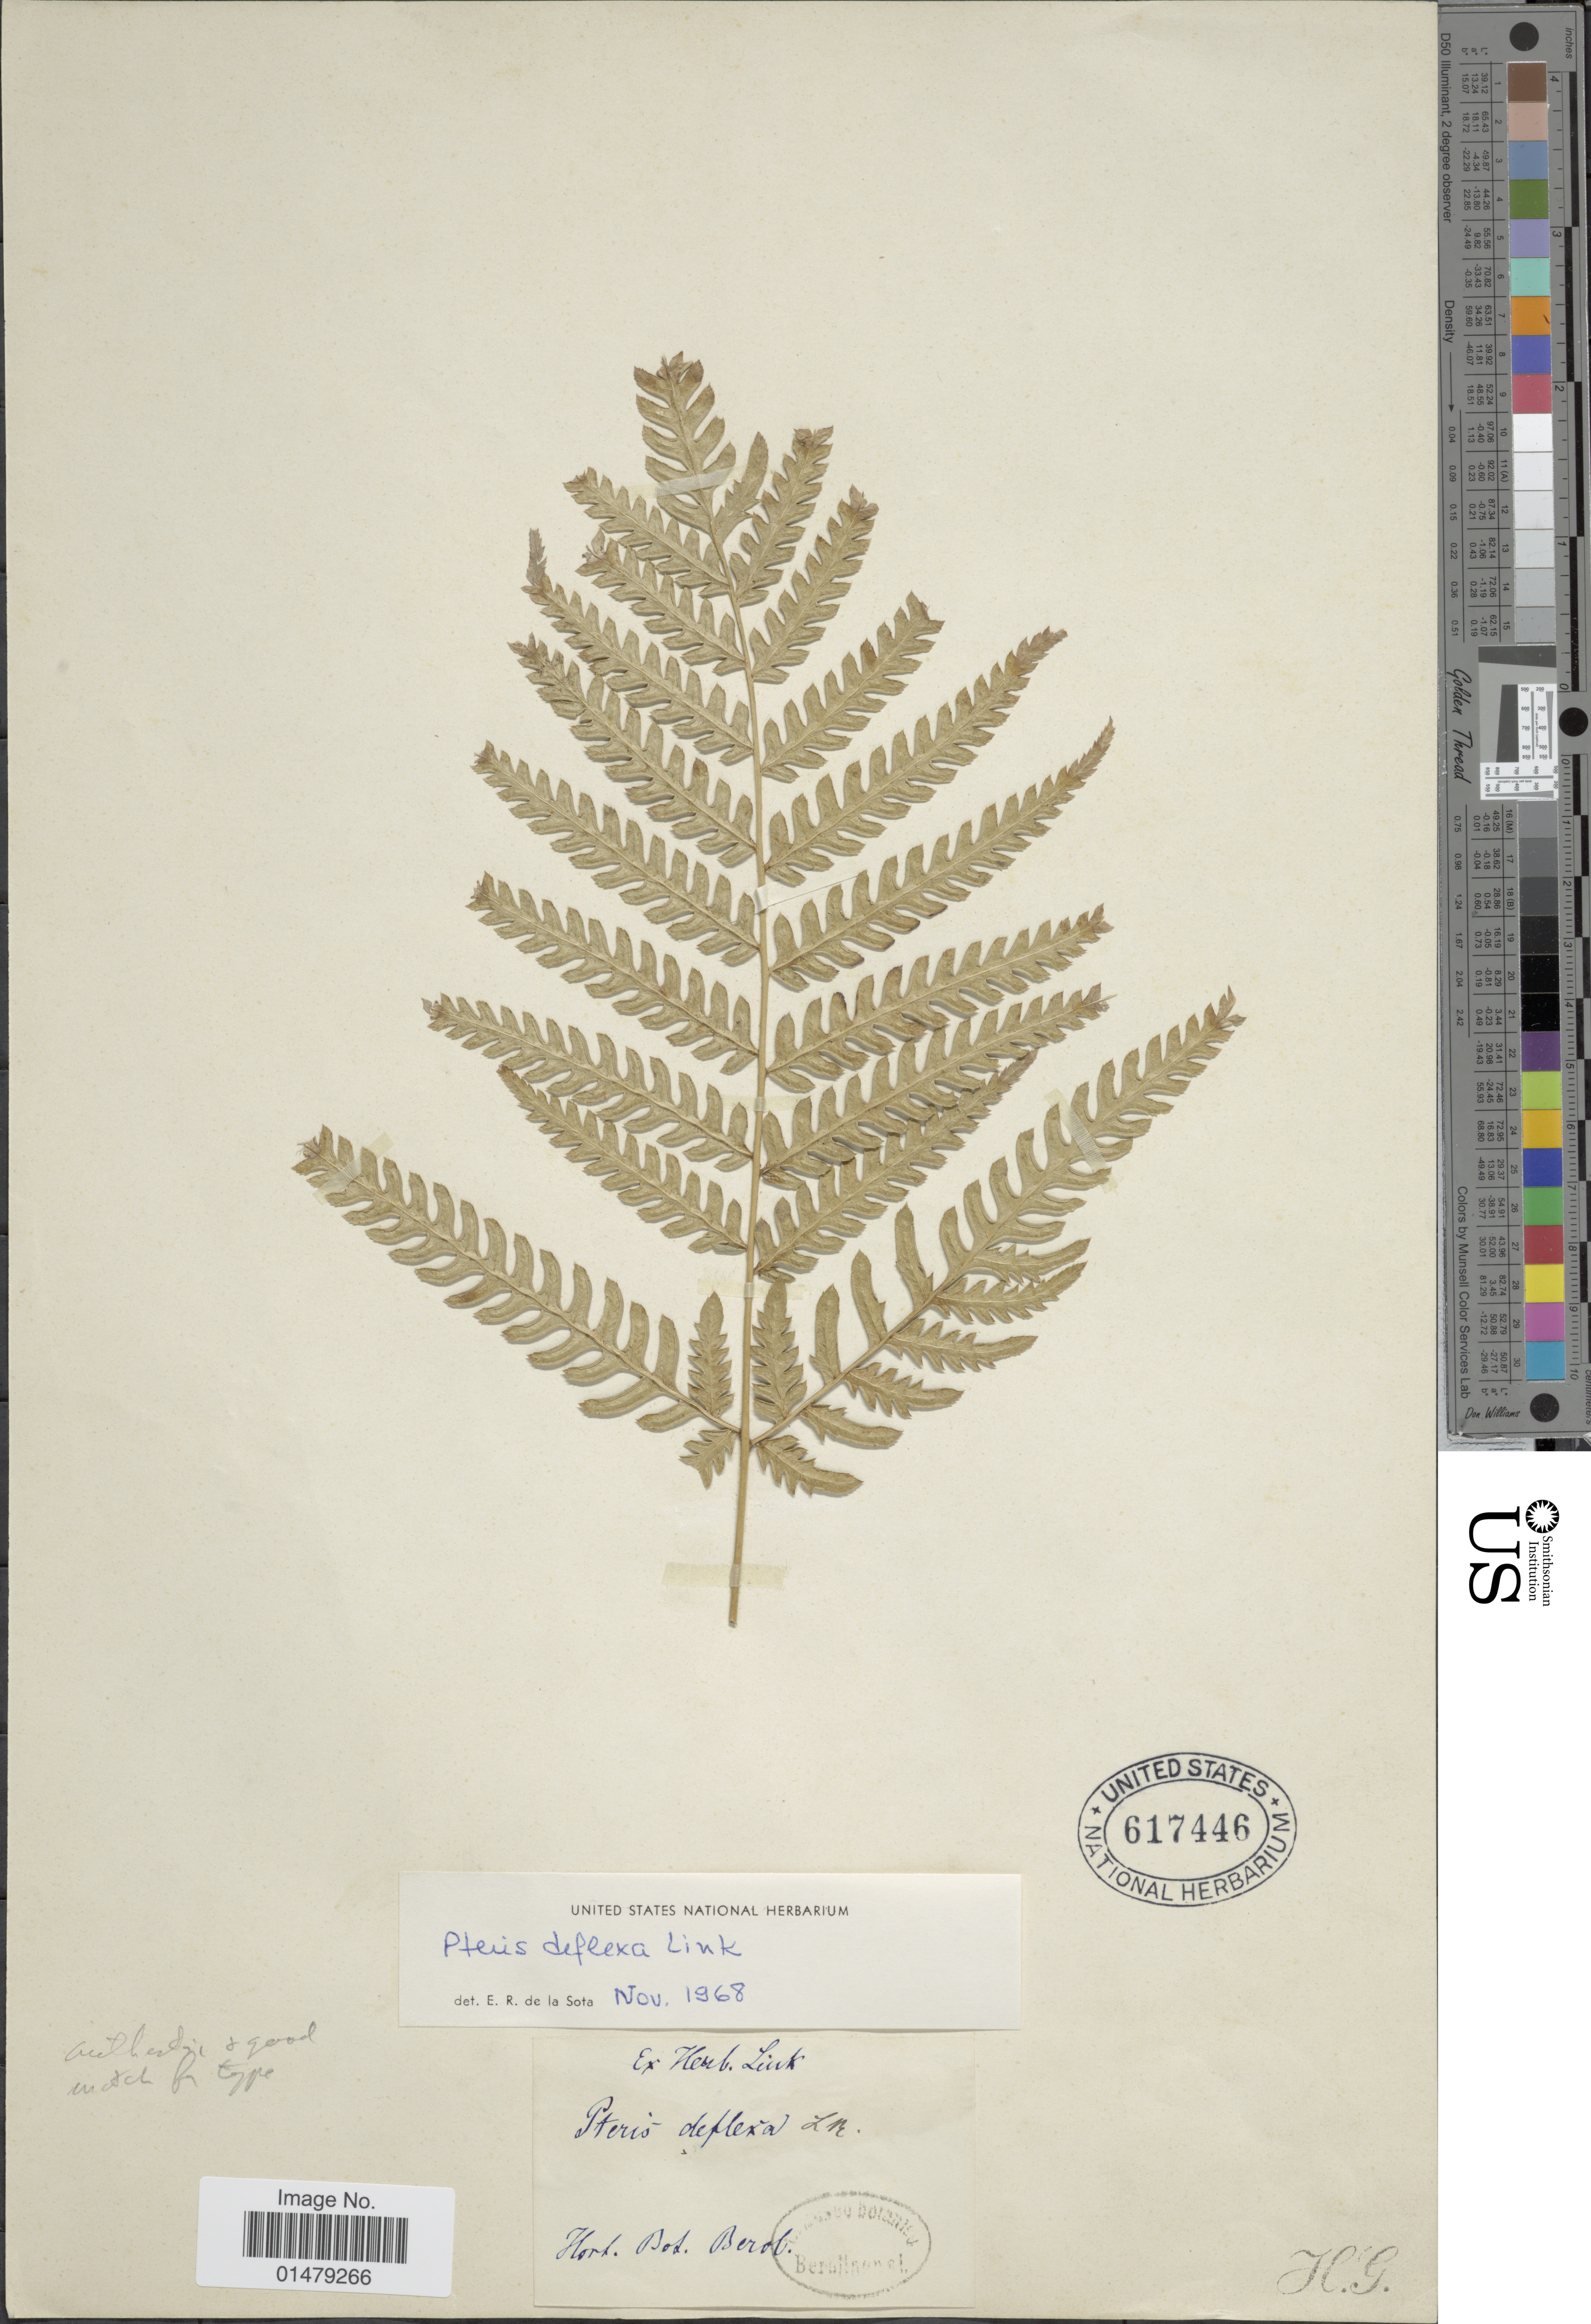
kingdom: Plantae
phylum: Tracheophyta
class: Polypodiopsida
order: Polypodiales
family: Pteridaceae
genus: Pteris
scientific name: Pteris deflexa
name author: Link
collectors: ex herb. Link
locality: Hort. Bot. Berol.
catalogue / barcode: US 617446